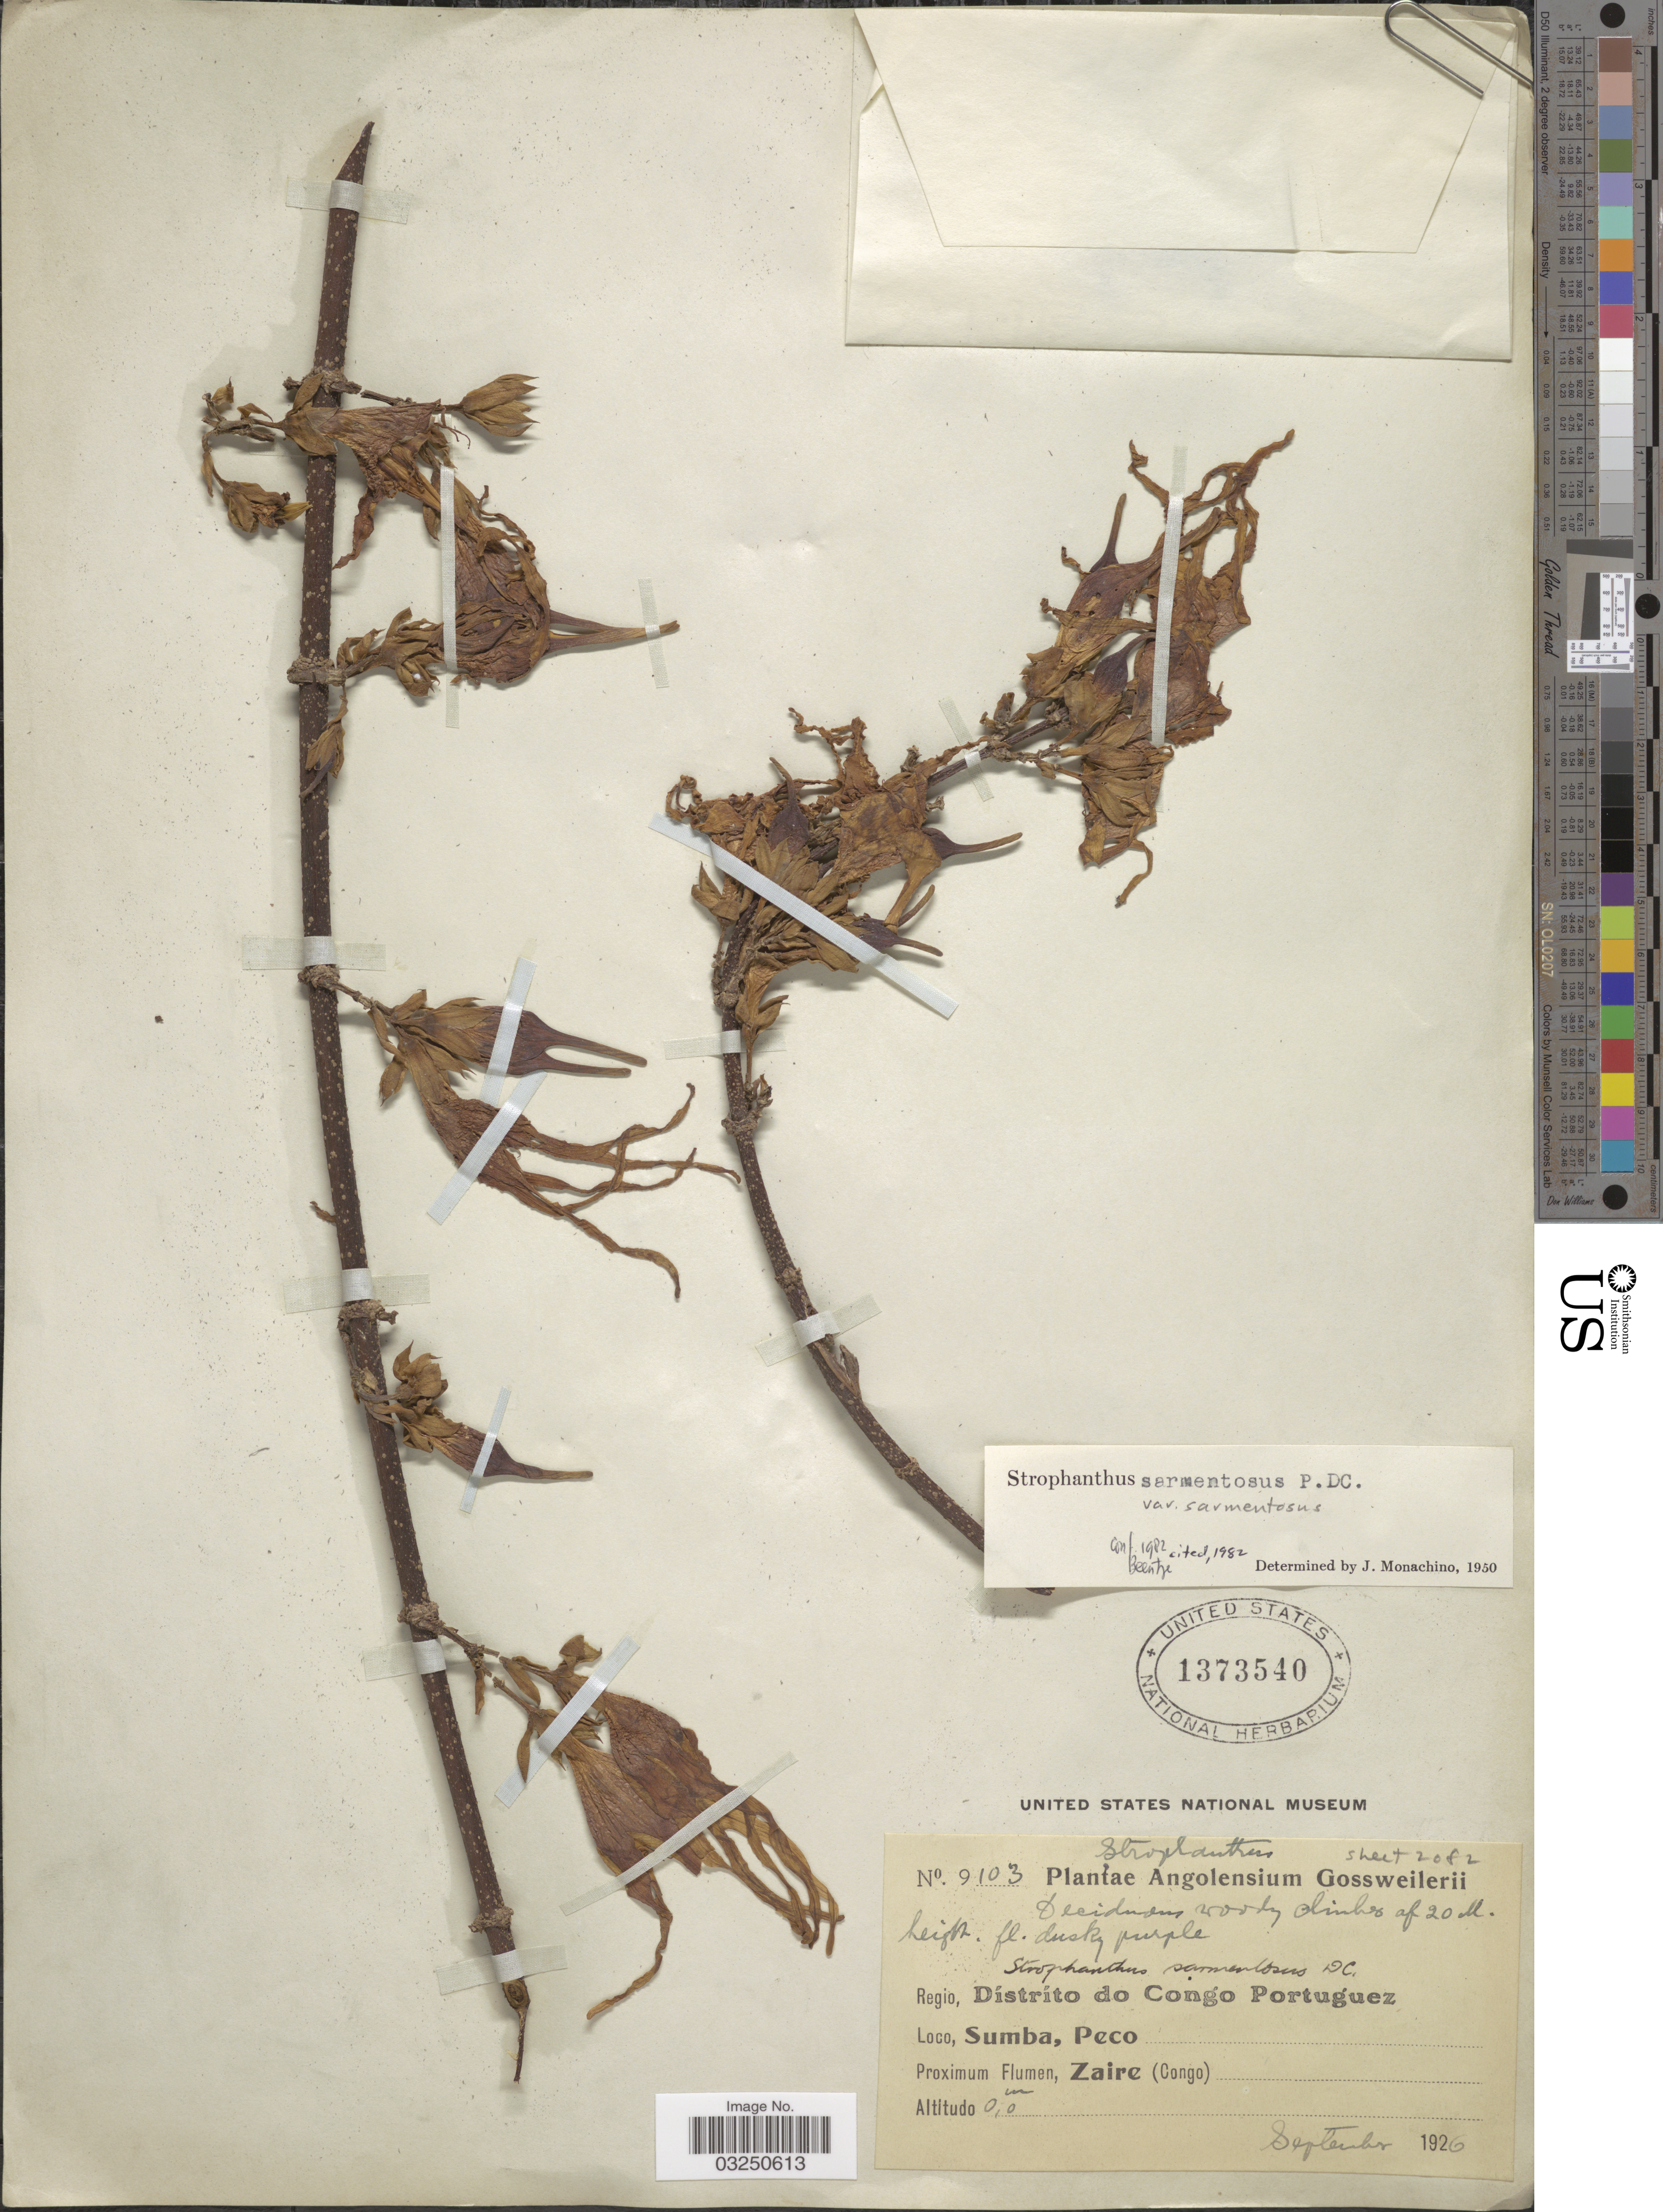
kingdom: Plantae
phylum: Tracheophyta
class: Magnoliopsida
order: Gentianales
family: Apocynaceae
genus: Strophanthus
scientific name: Strophanthus sarmentosus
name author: DC.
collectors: -. Gossweiler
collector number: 9103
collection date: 1926-09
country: Angola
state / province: Zaire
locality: Regio, Distrito do Congo Portuguez. Sumba, Peco.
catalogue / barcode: US 1373540